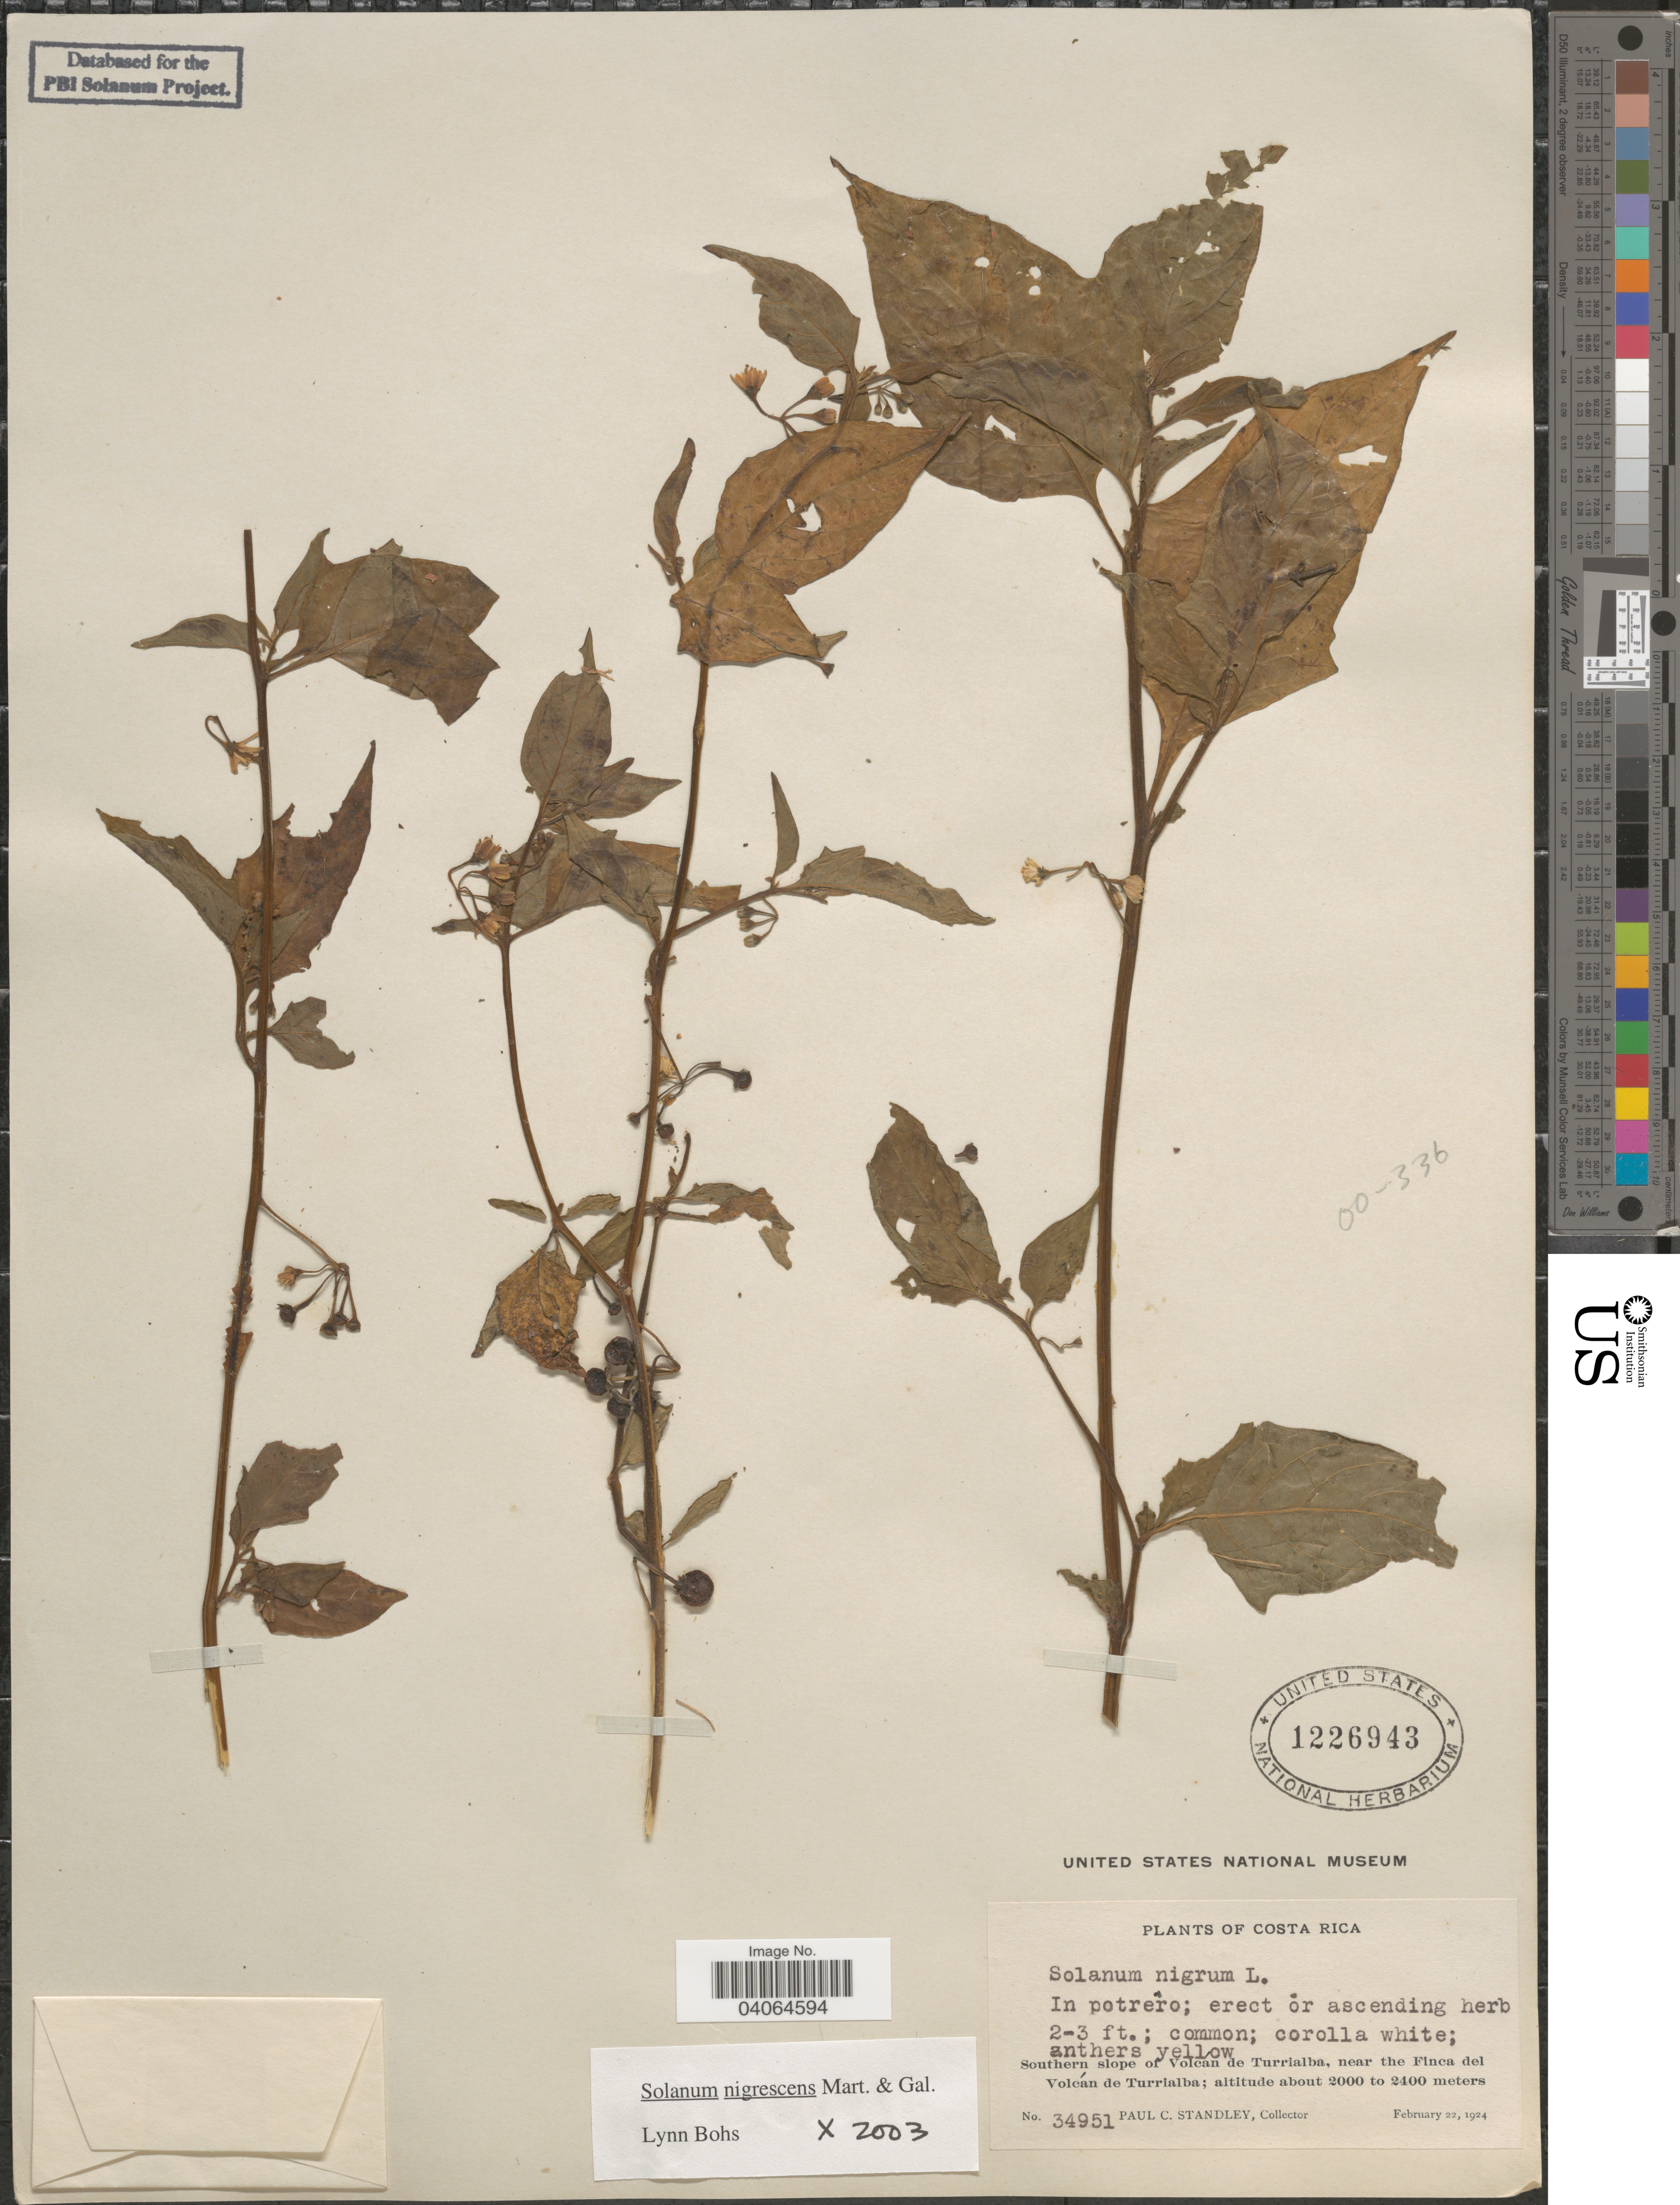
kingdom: Plantae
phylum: Tracheophyta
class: Magnoliopsida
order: Solanales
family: Solanaceae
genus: Solanum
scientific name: Solanum nigrescens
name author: M. Martens & Galeotti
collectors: P. C. Standley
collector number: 34951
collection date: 1924-02-22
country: Costa Rica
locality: Southern slope of Volcan de Turrialba, near the Finca del Volcán de Turrialba.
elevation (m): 2000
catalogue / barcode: US 1226943